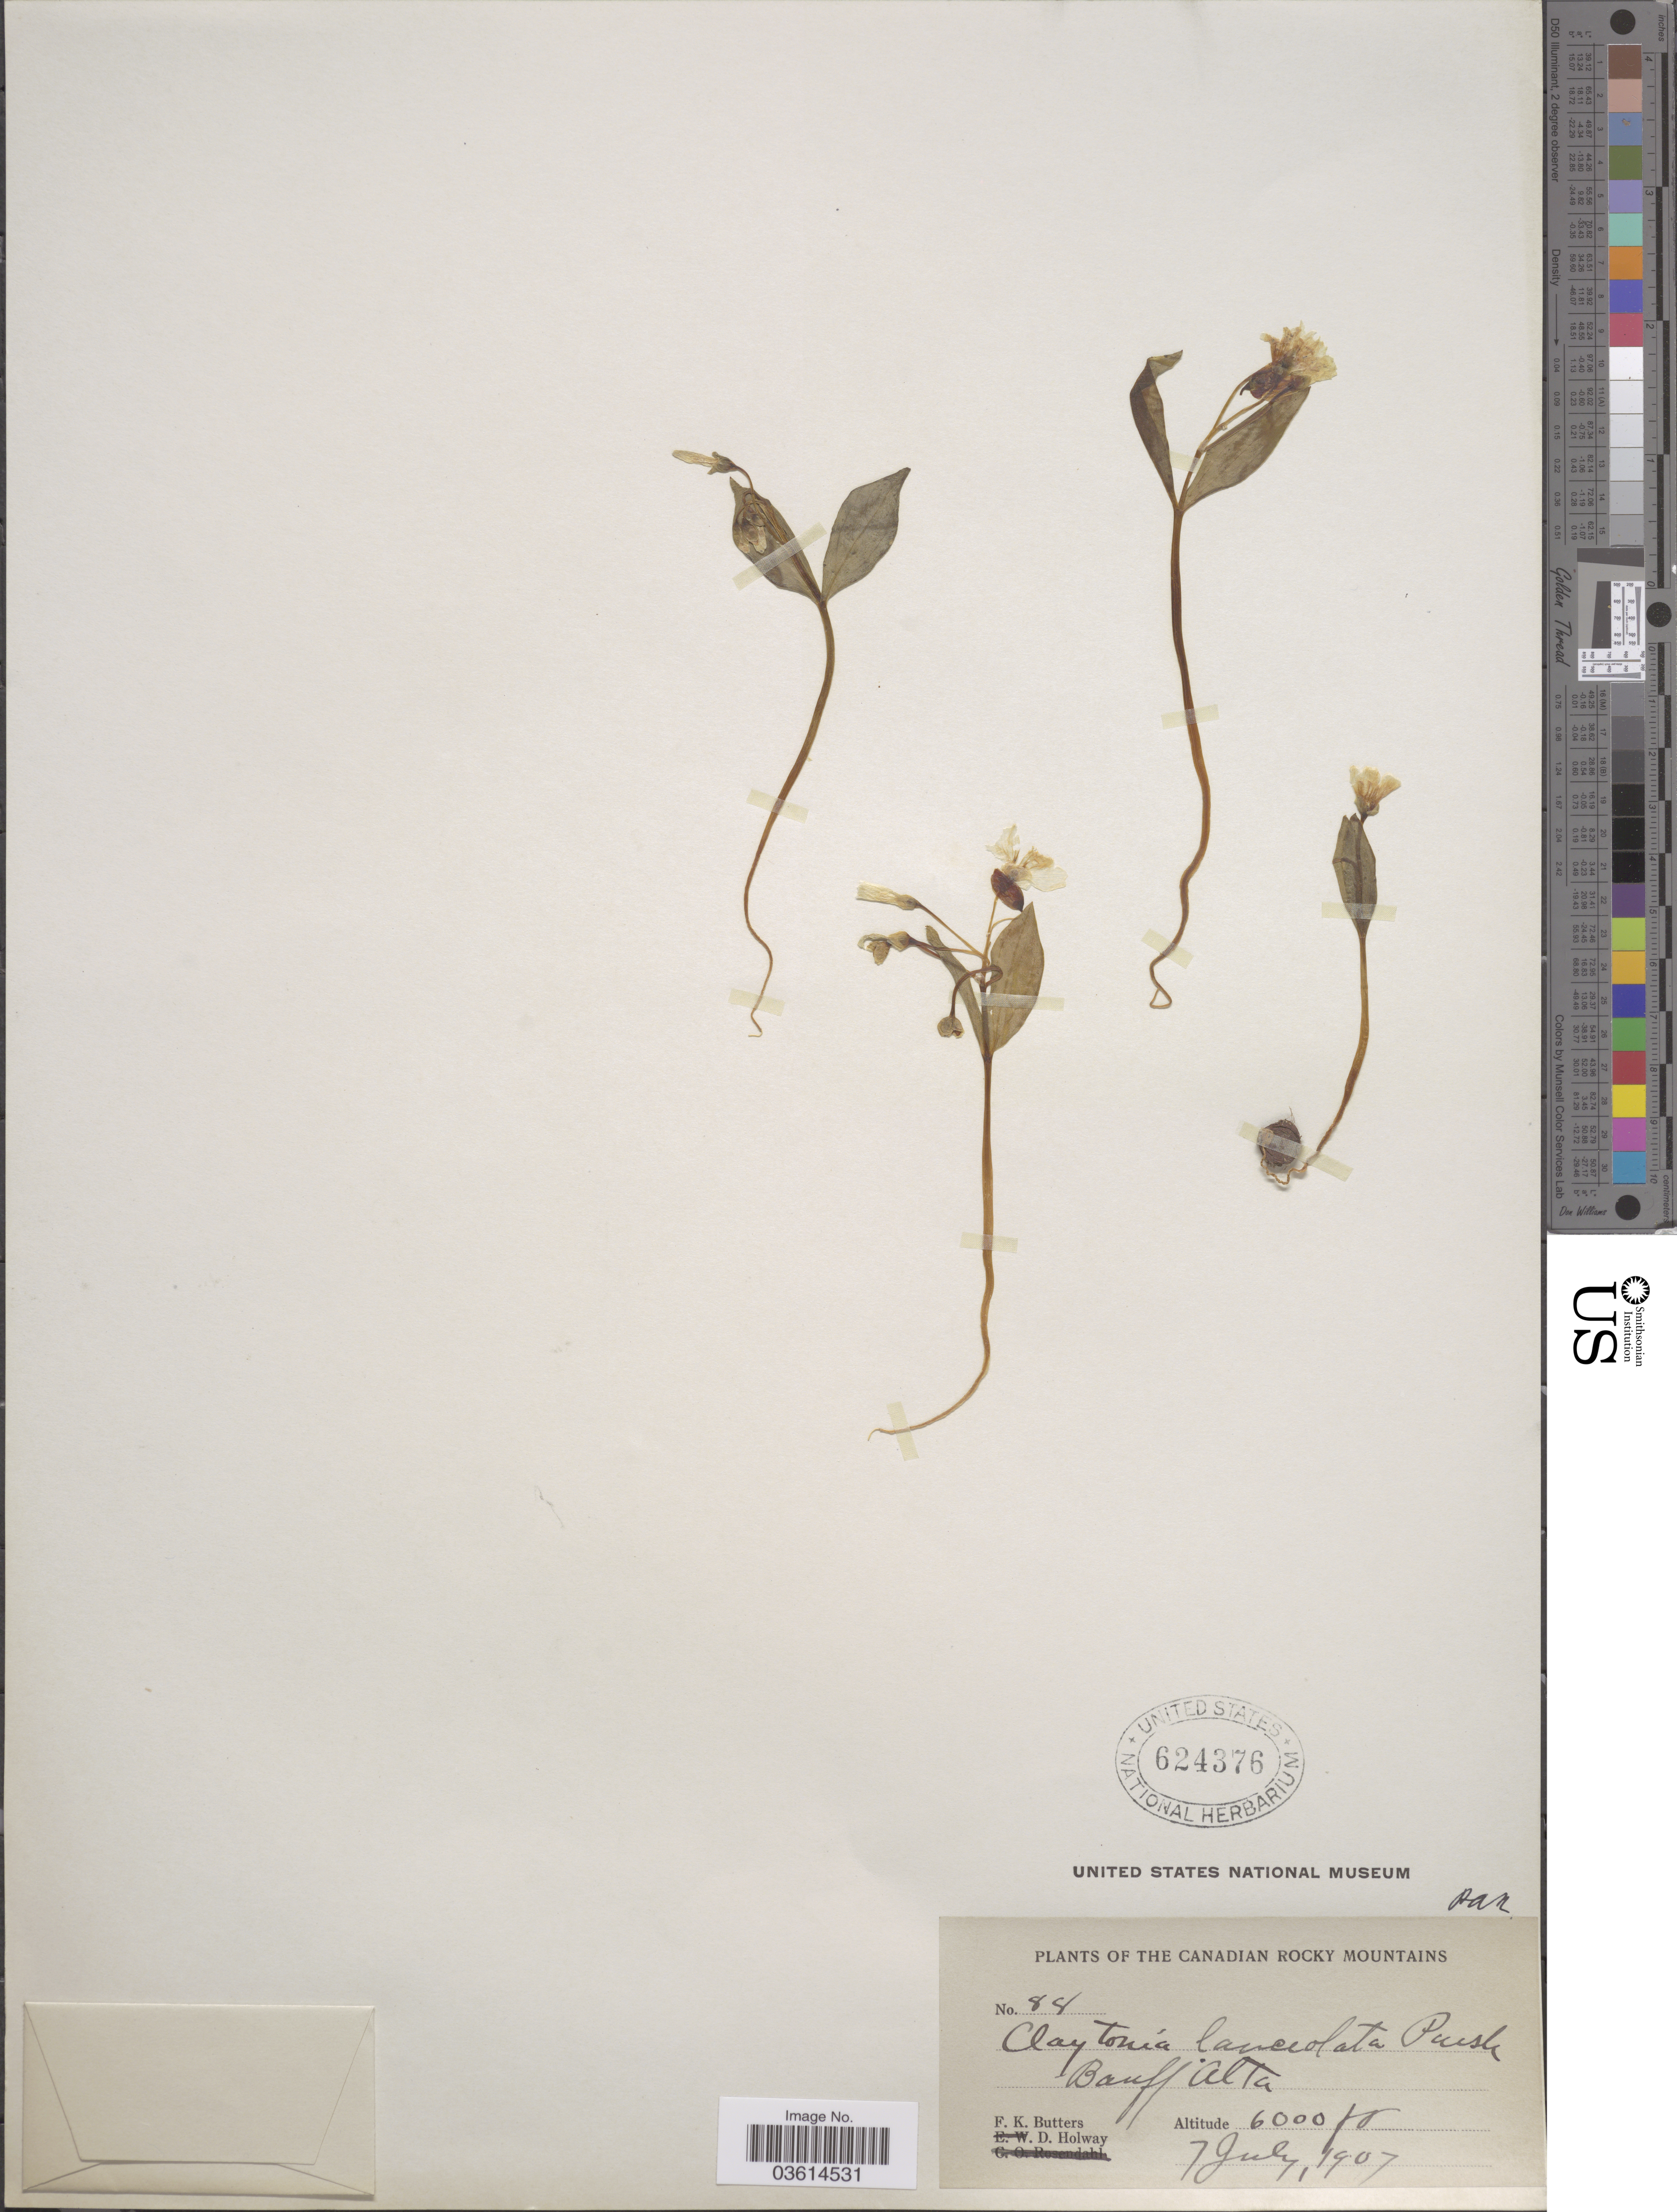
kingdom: Plantae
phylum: Tracheophyta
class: Magnoliopsida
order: Caryophyllales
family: Montiaceae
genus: Claytonia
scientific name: Claytonia lanceolata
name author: Pursh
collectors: F. K. Butters & D. Holway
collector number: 88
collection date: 1907-07-07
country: Canada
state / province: Alberta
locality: The Canadian Rocky Mountains. Banff Alta.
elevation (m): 1829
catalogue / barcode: US 624376